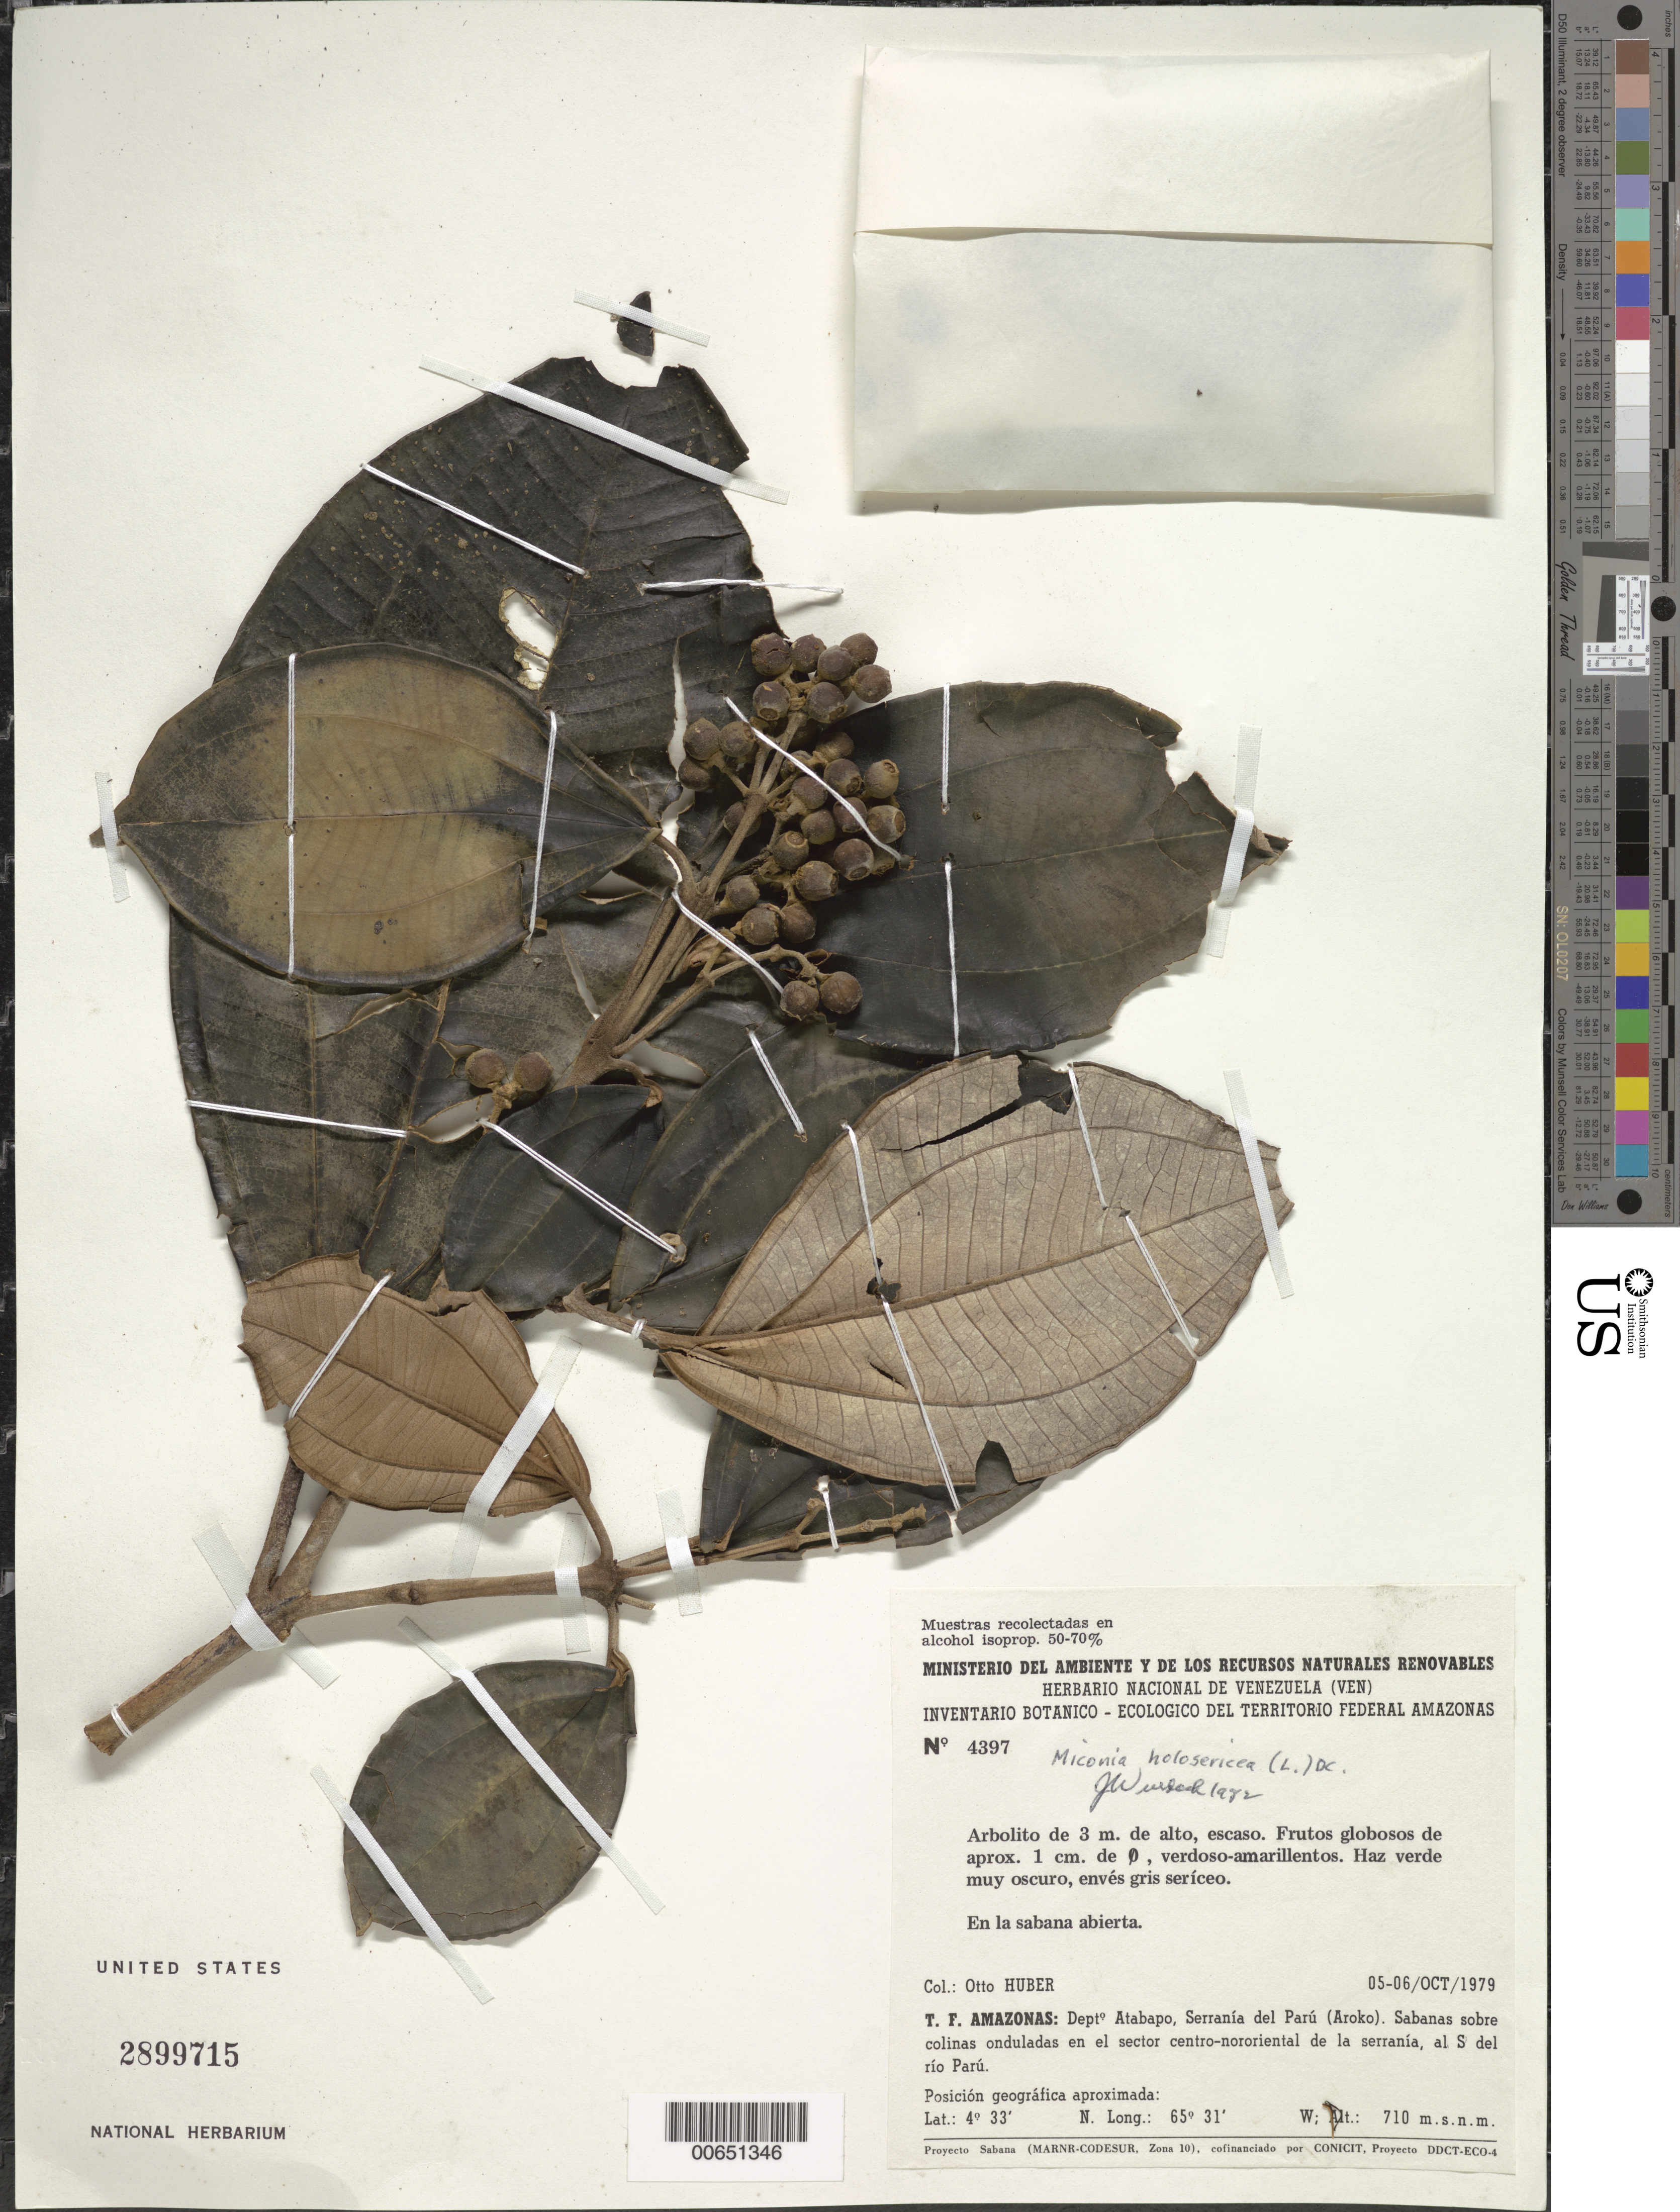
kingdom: Plantae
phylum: Tracheophyta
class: Magnoliopsida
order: Myrtales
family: Melastomataceae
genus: Miconia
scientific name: Miconia holosericea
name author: (L.) DC.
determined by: Wurdack, John J., (US), US (UNITED STATES)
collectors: O. Huber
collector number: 4397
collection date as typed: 5-Oct-79 to 6-Oct-79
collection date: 1979-10-05/1979-10-06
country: Venezuela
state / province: Amazonas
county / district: Atabapo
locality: Serranía del Parú (Aroko); sector centro-nororiental de la serrania, al S del Río Parú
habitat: Sabana abierta; sabanas sobre colinas onduladas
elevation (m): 710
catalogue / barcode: US 2899715